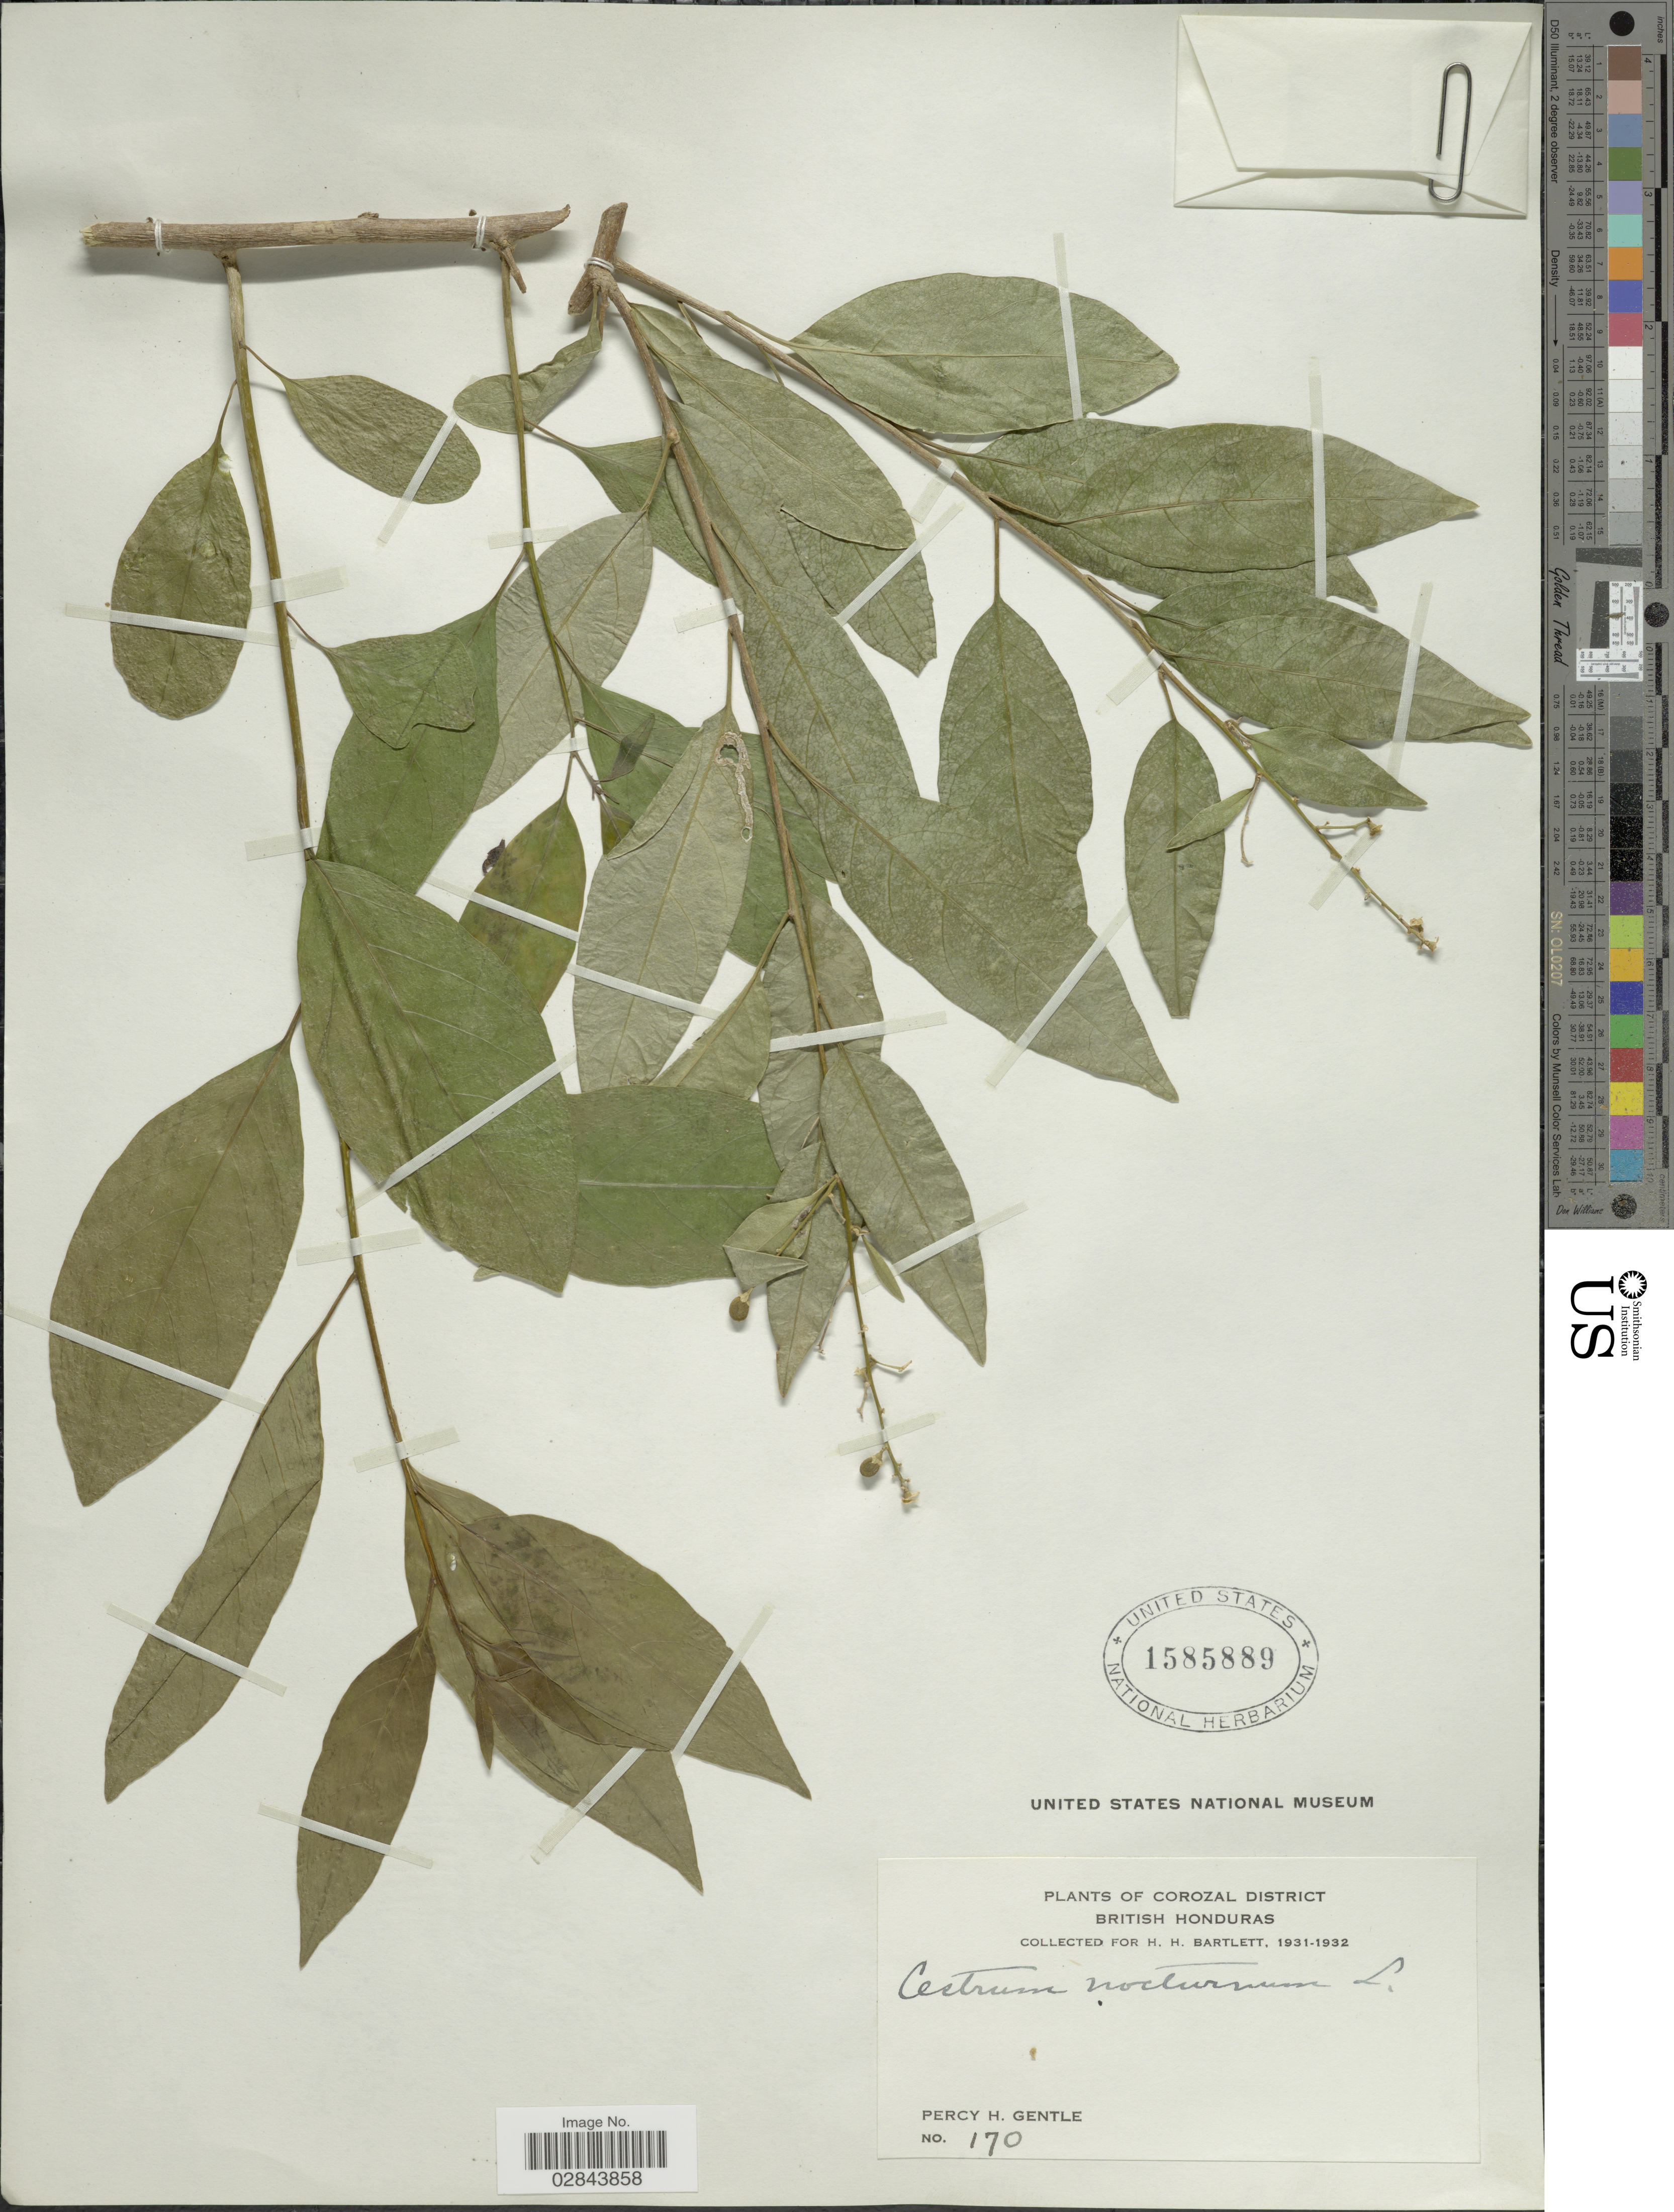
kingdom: Plantae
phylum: Tracheophyta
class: Magnoliopsida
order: Solanales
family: Solanaceae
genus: Cestrum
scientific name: Cestrum nocturnum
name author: L.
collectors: P. H. Gentle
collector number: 170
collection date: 1931/1932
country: Belize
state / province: Corozal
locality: Corozal District. British Honduras.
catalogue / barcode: US 1585889